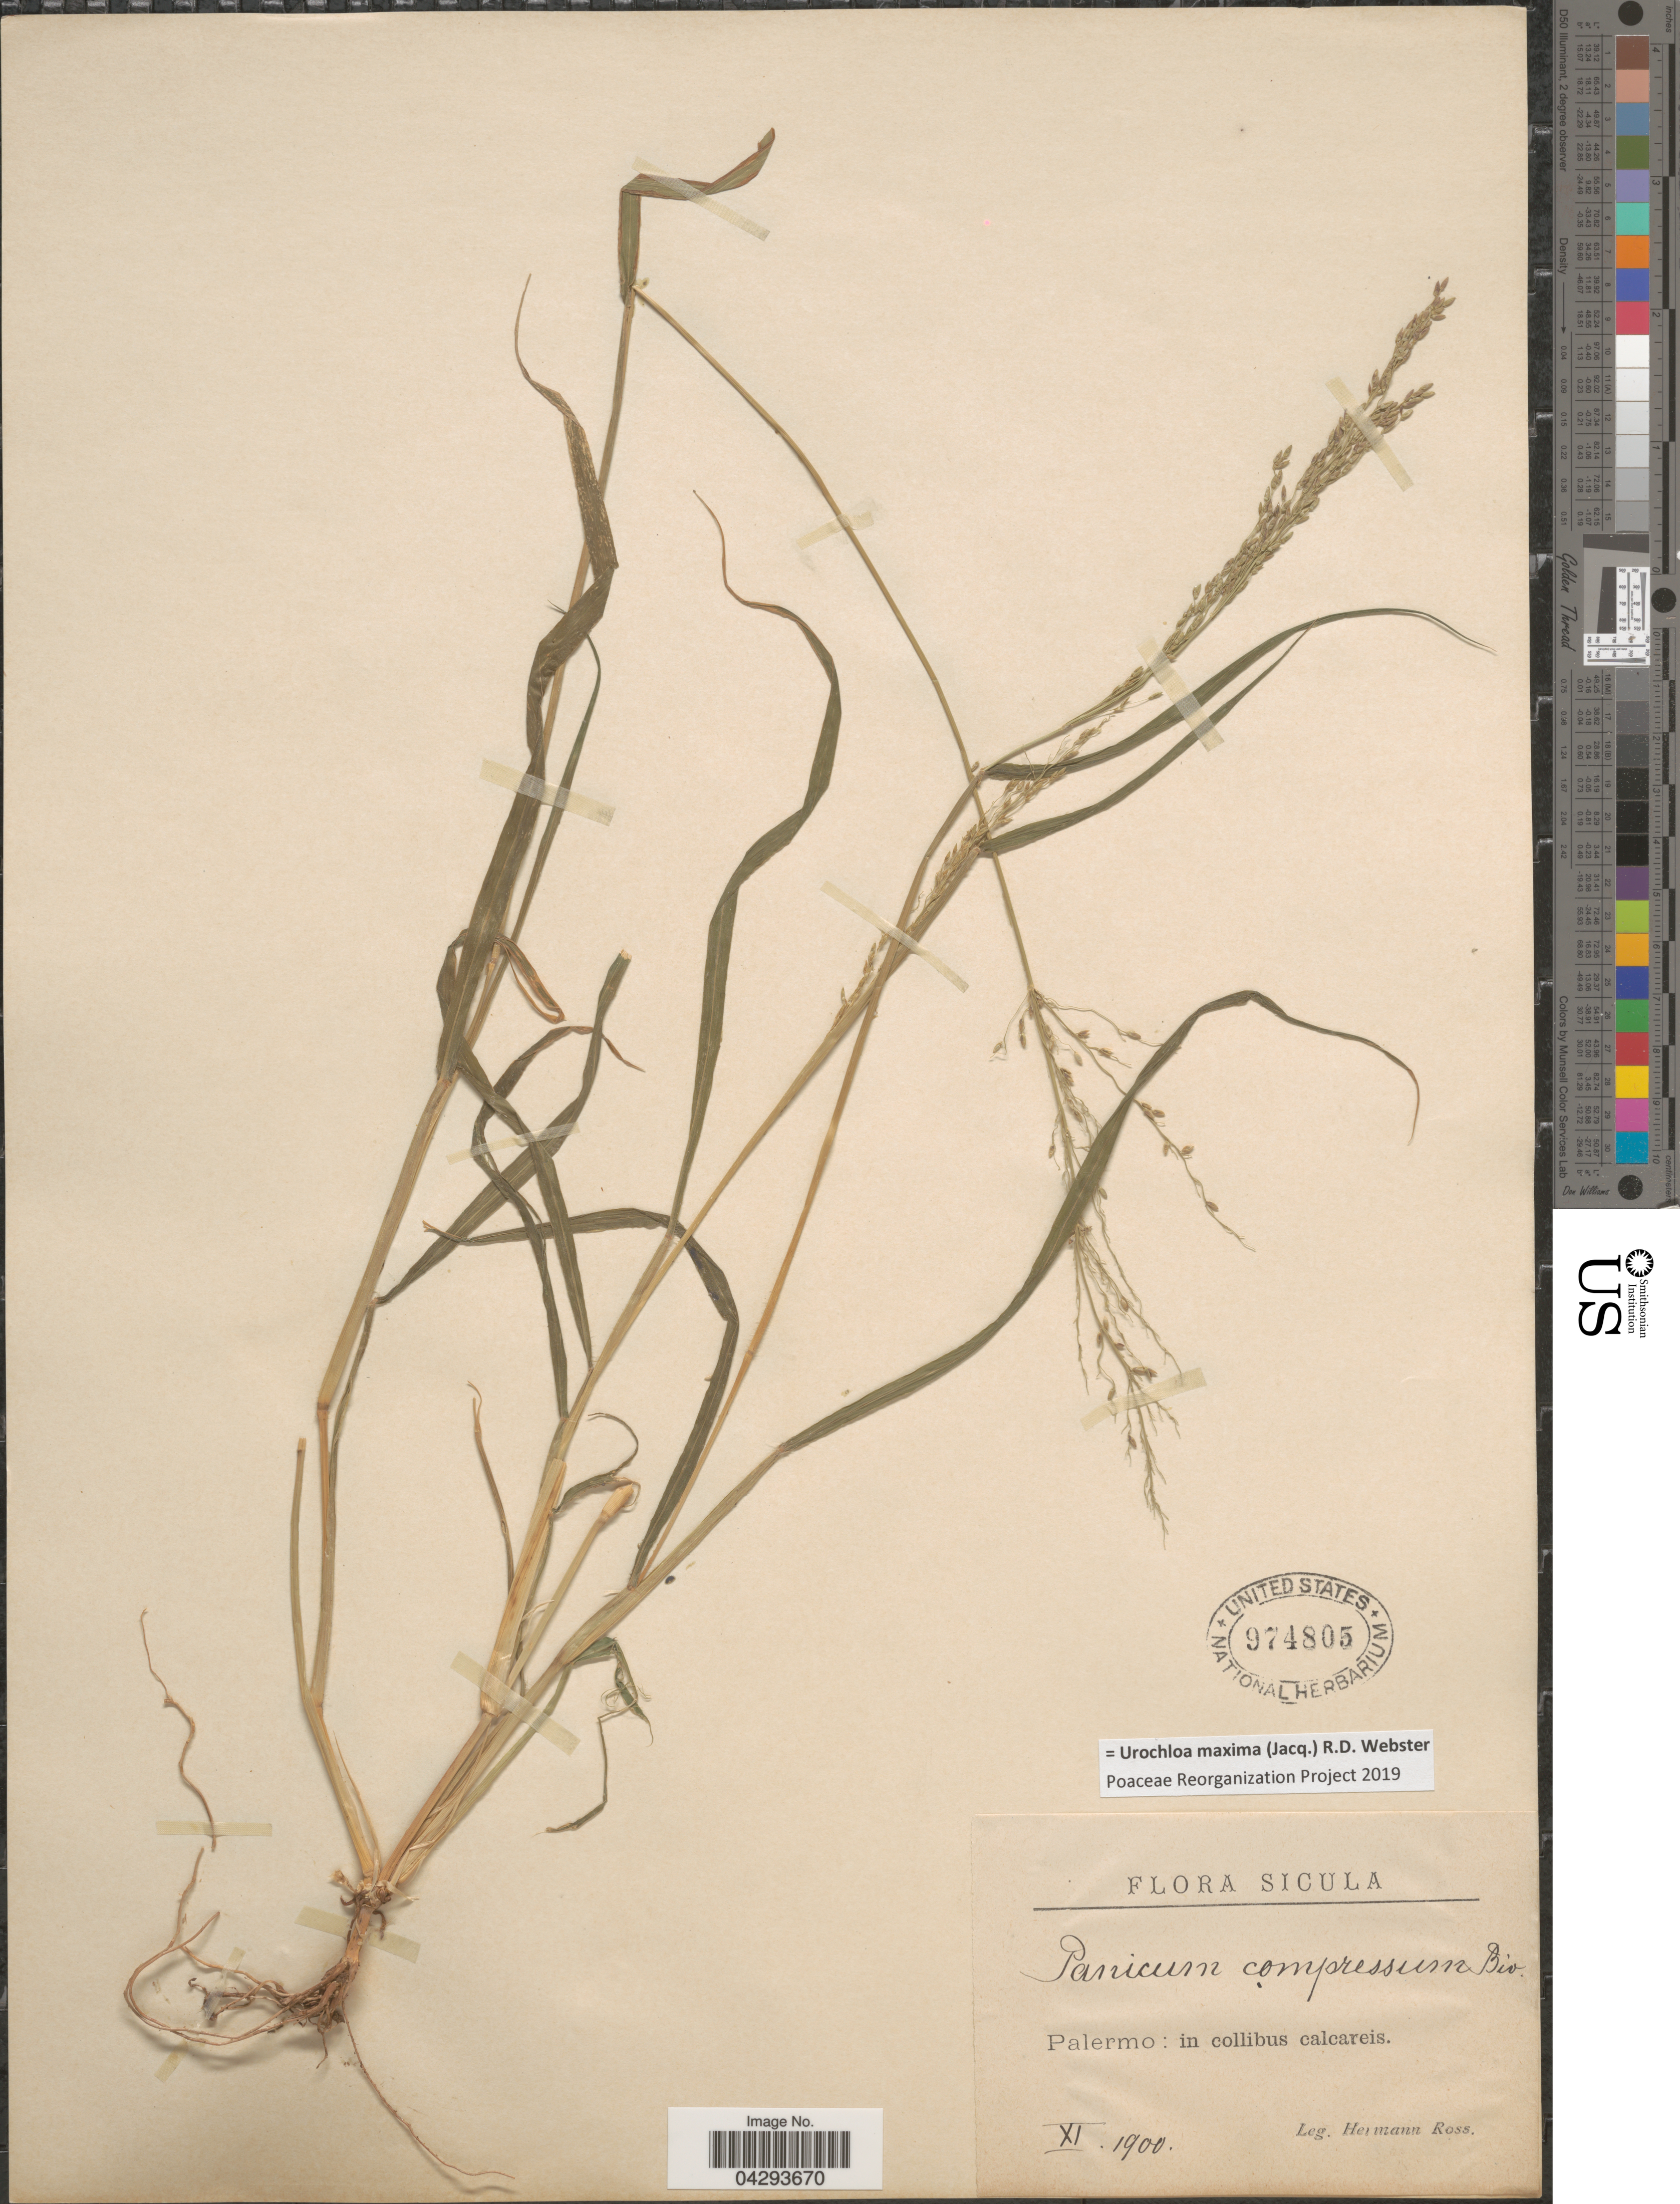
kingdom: Plantae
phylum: Tracheophyta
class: Liliopsida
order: Poales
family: Poaceae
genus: Megathyrsus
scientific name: Megathyrsus maximus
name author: (Jacq.) B.K. Simon & S.W.L. Jacobs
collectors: H. Ross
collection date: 1900-11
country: Italy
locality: Sicula. Palermo: in collibus calcareis.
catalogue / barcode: US 974805